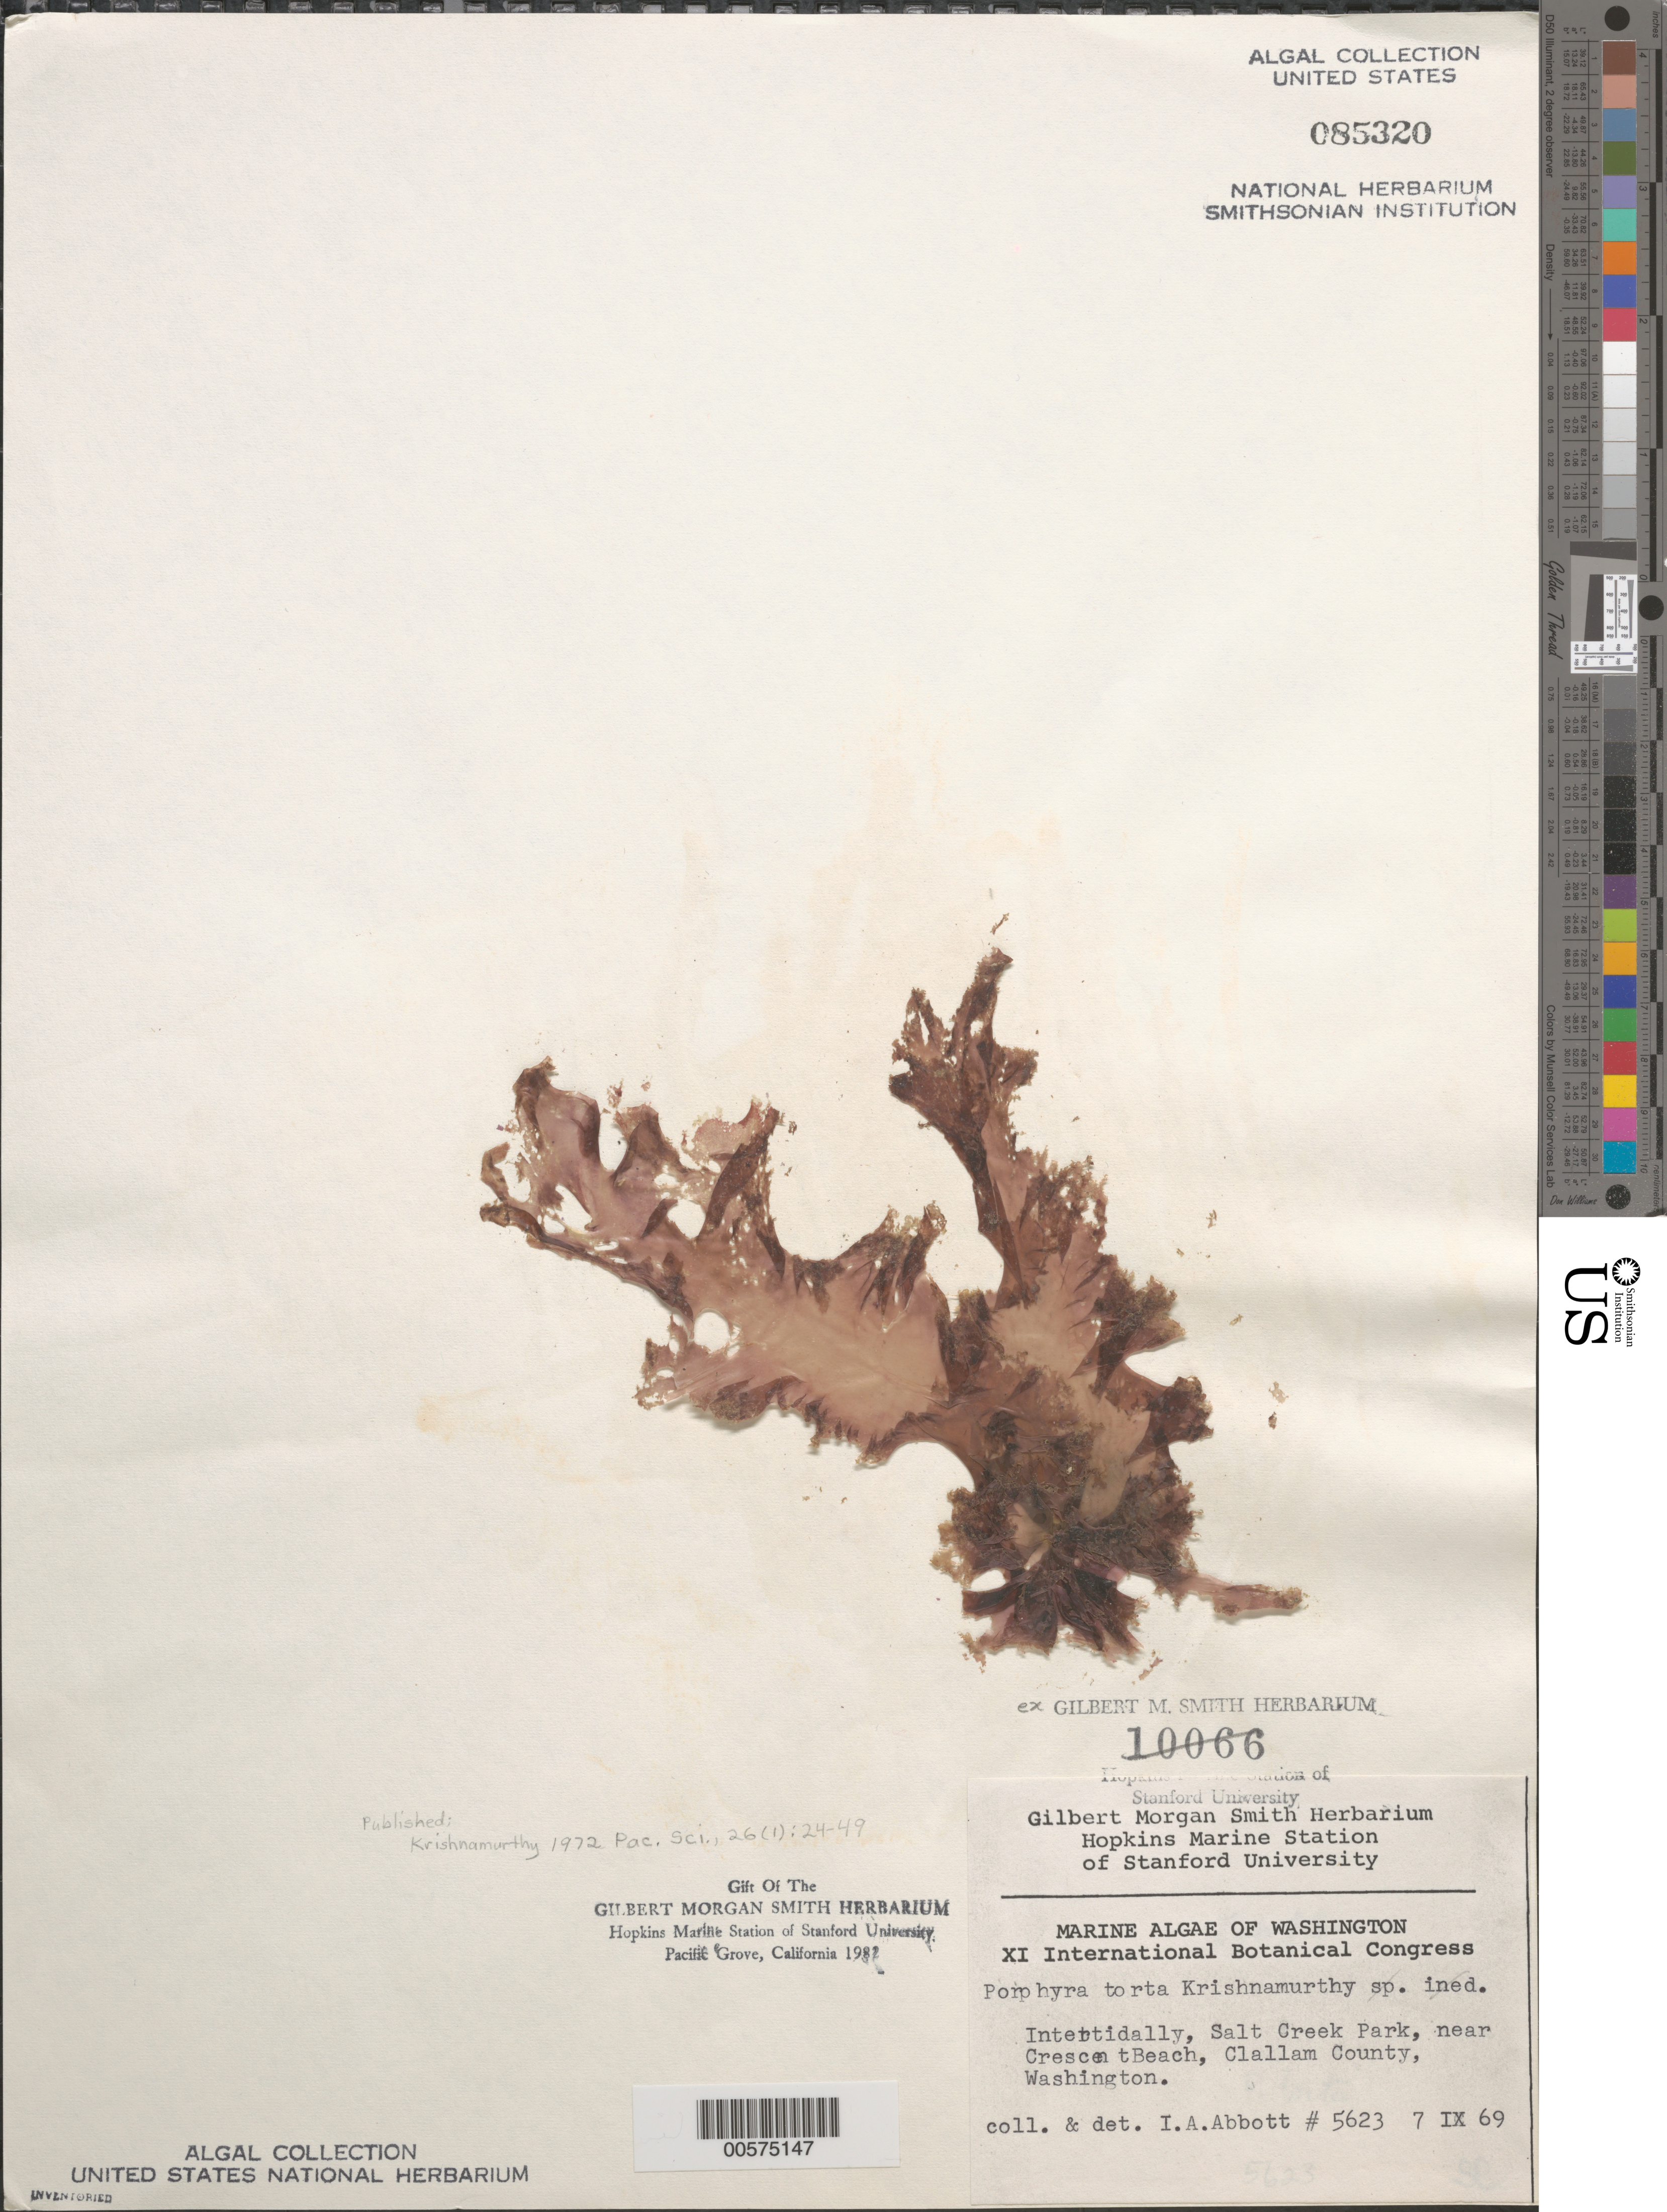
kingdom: Plantae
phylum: Rhodophyta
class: Bangiophyceae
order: Bangiales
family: Bangiaceae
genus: Porphyra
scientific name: Porphyra torta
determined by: Abbott, Isabella A.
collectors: I. A. Abbott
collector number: IAA 5623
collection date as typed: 07 Sep 1969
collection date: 1969-09-07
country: United States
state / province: Washington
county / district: Clallam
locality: Salt Creek Park, near Crescent Beach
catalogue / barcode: US 85320